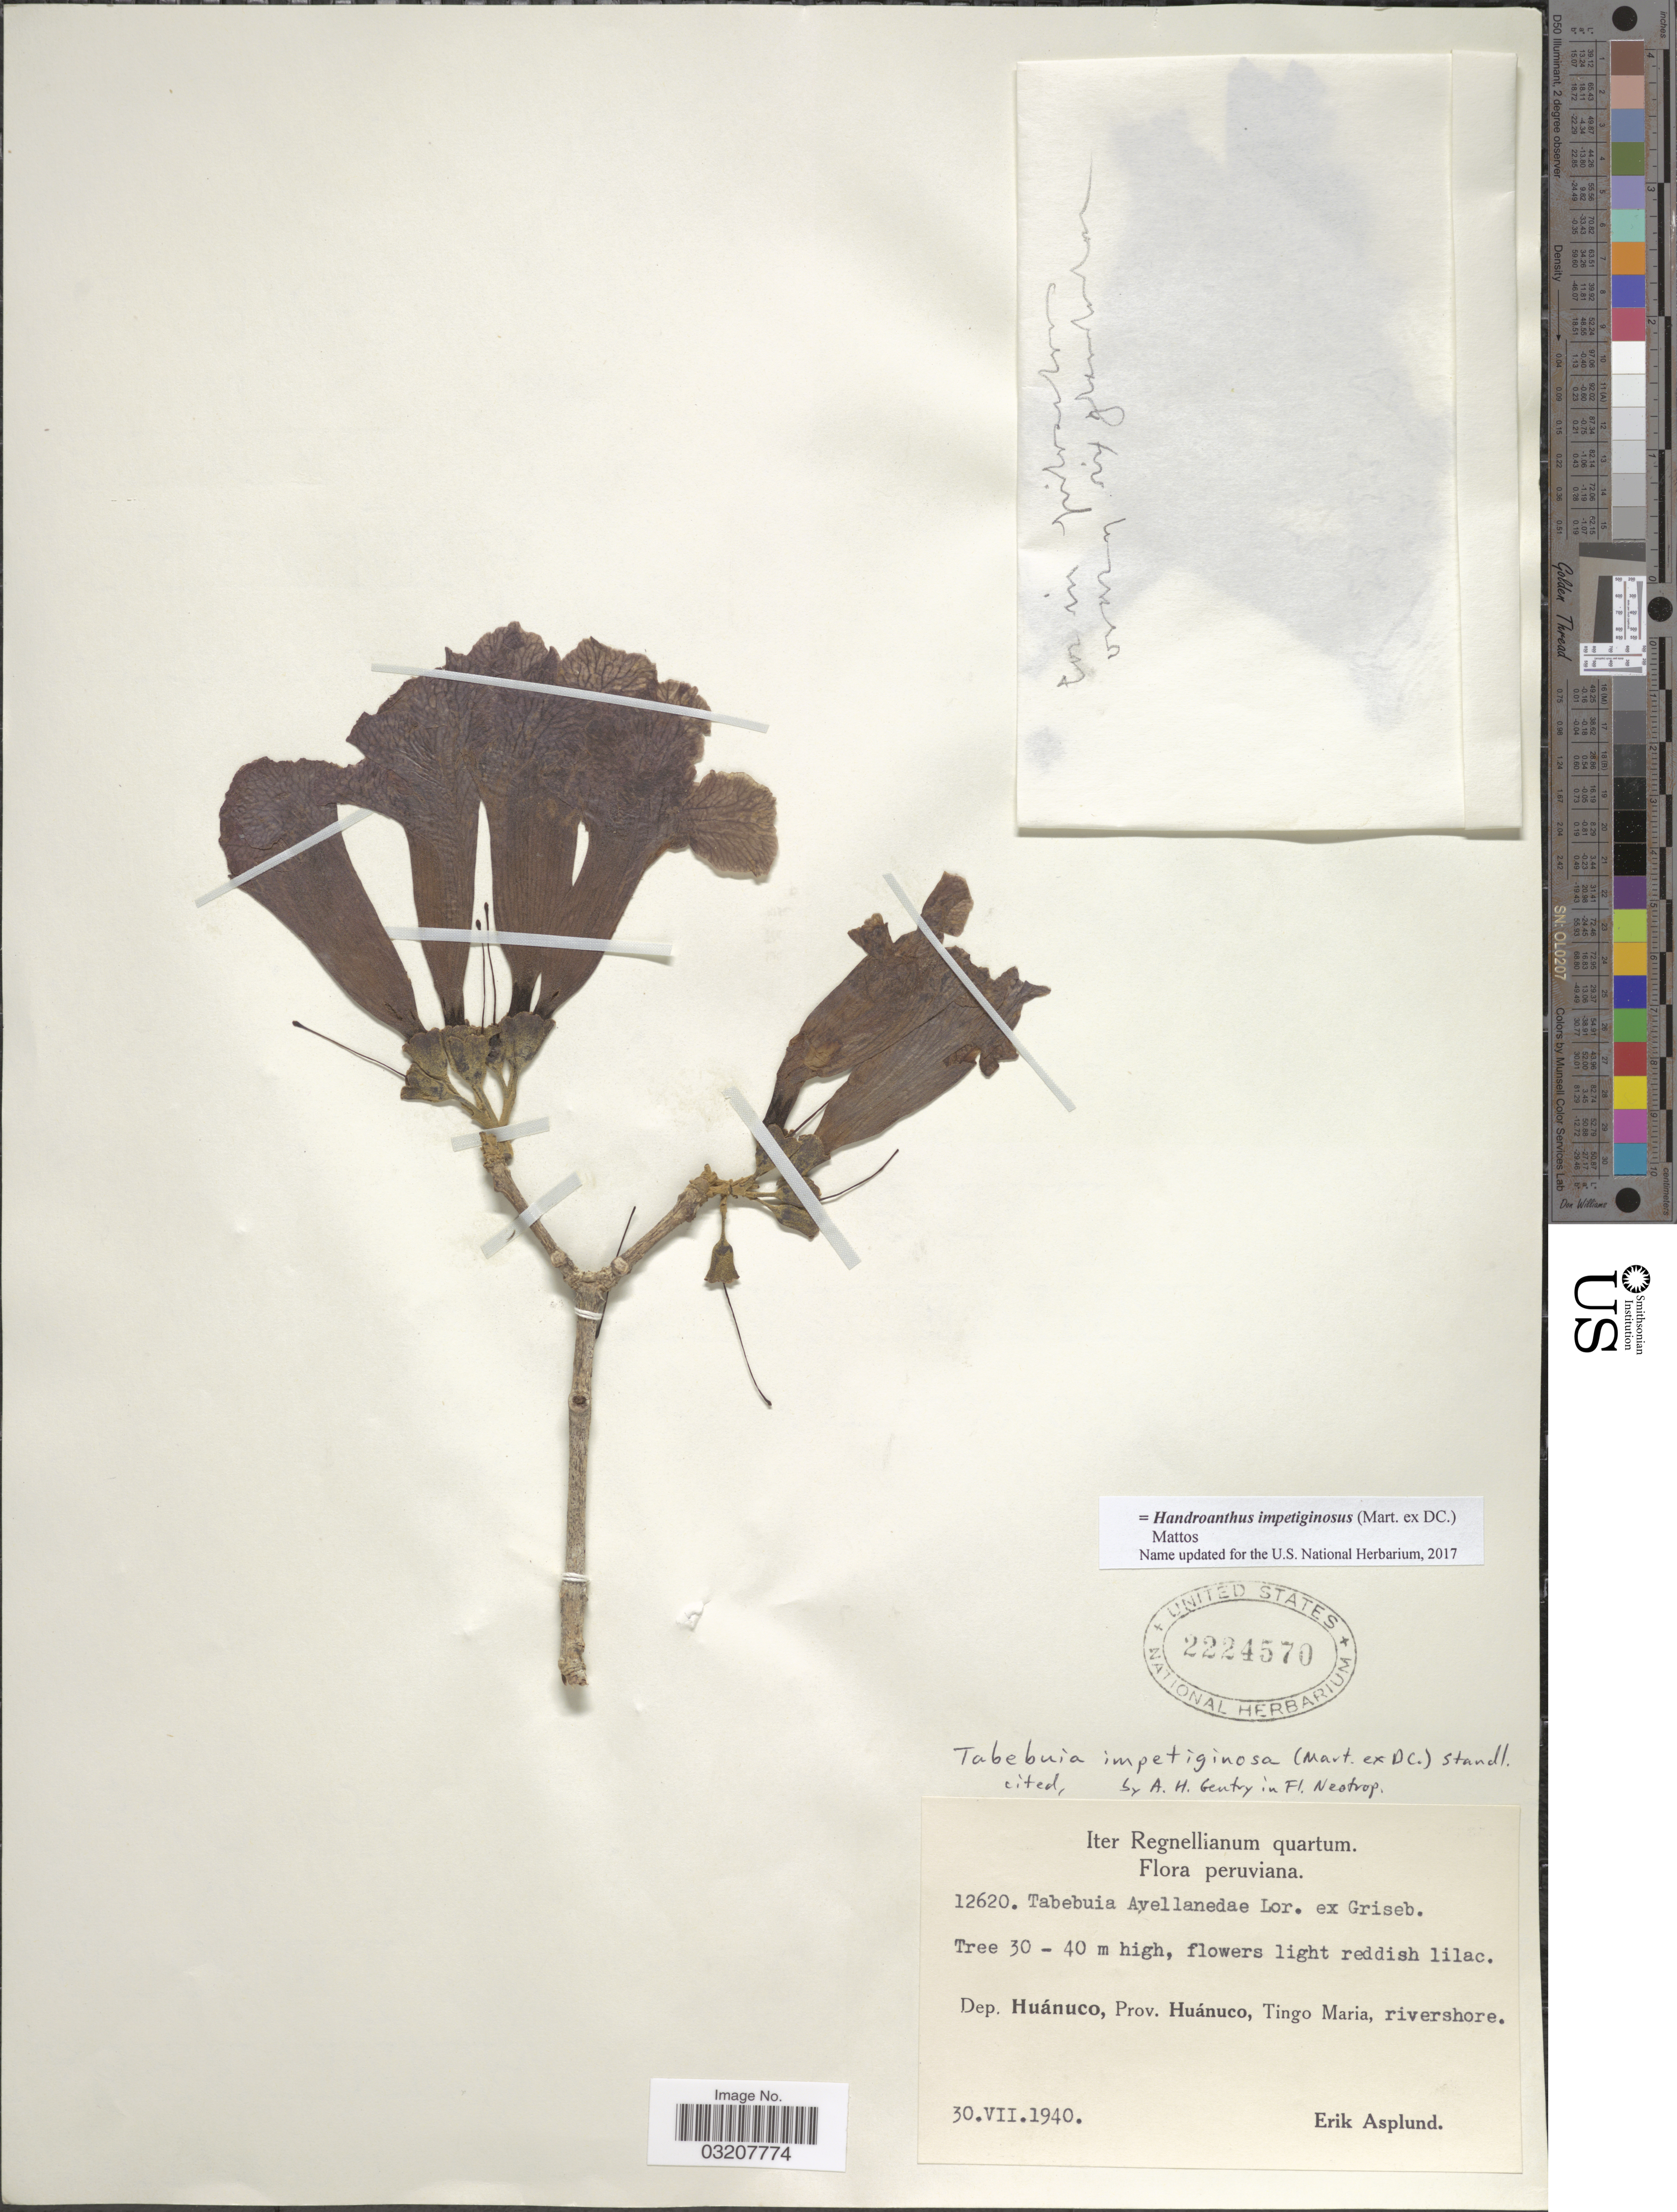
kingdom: Plantae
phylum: Tracheophyta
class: Magnoliopsida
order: Lamiales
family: Bignoniaceae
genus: Handroanthus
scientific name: Handroanthus impetiginosus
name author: (Mart. ex DC.) Mattos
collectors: E. Asplund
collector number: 12620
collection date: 1940-07-30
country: Peru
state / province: Huánuco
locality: Dep. Huánuco, Prov. Huánuco, Tingo Maria, rivershore.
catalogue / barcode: US 2224570